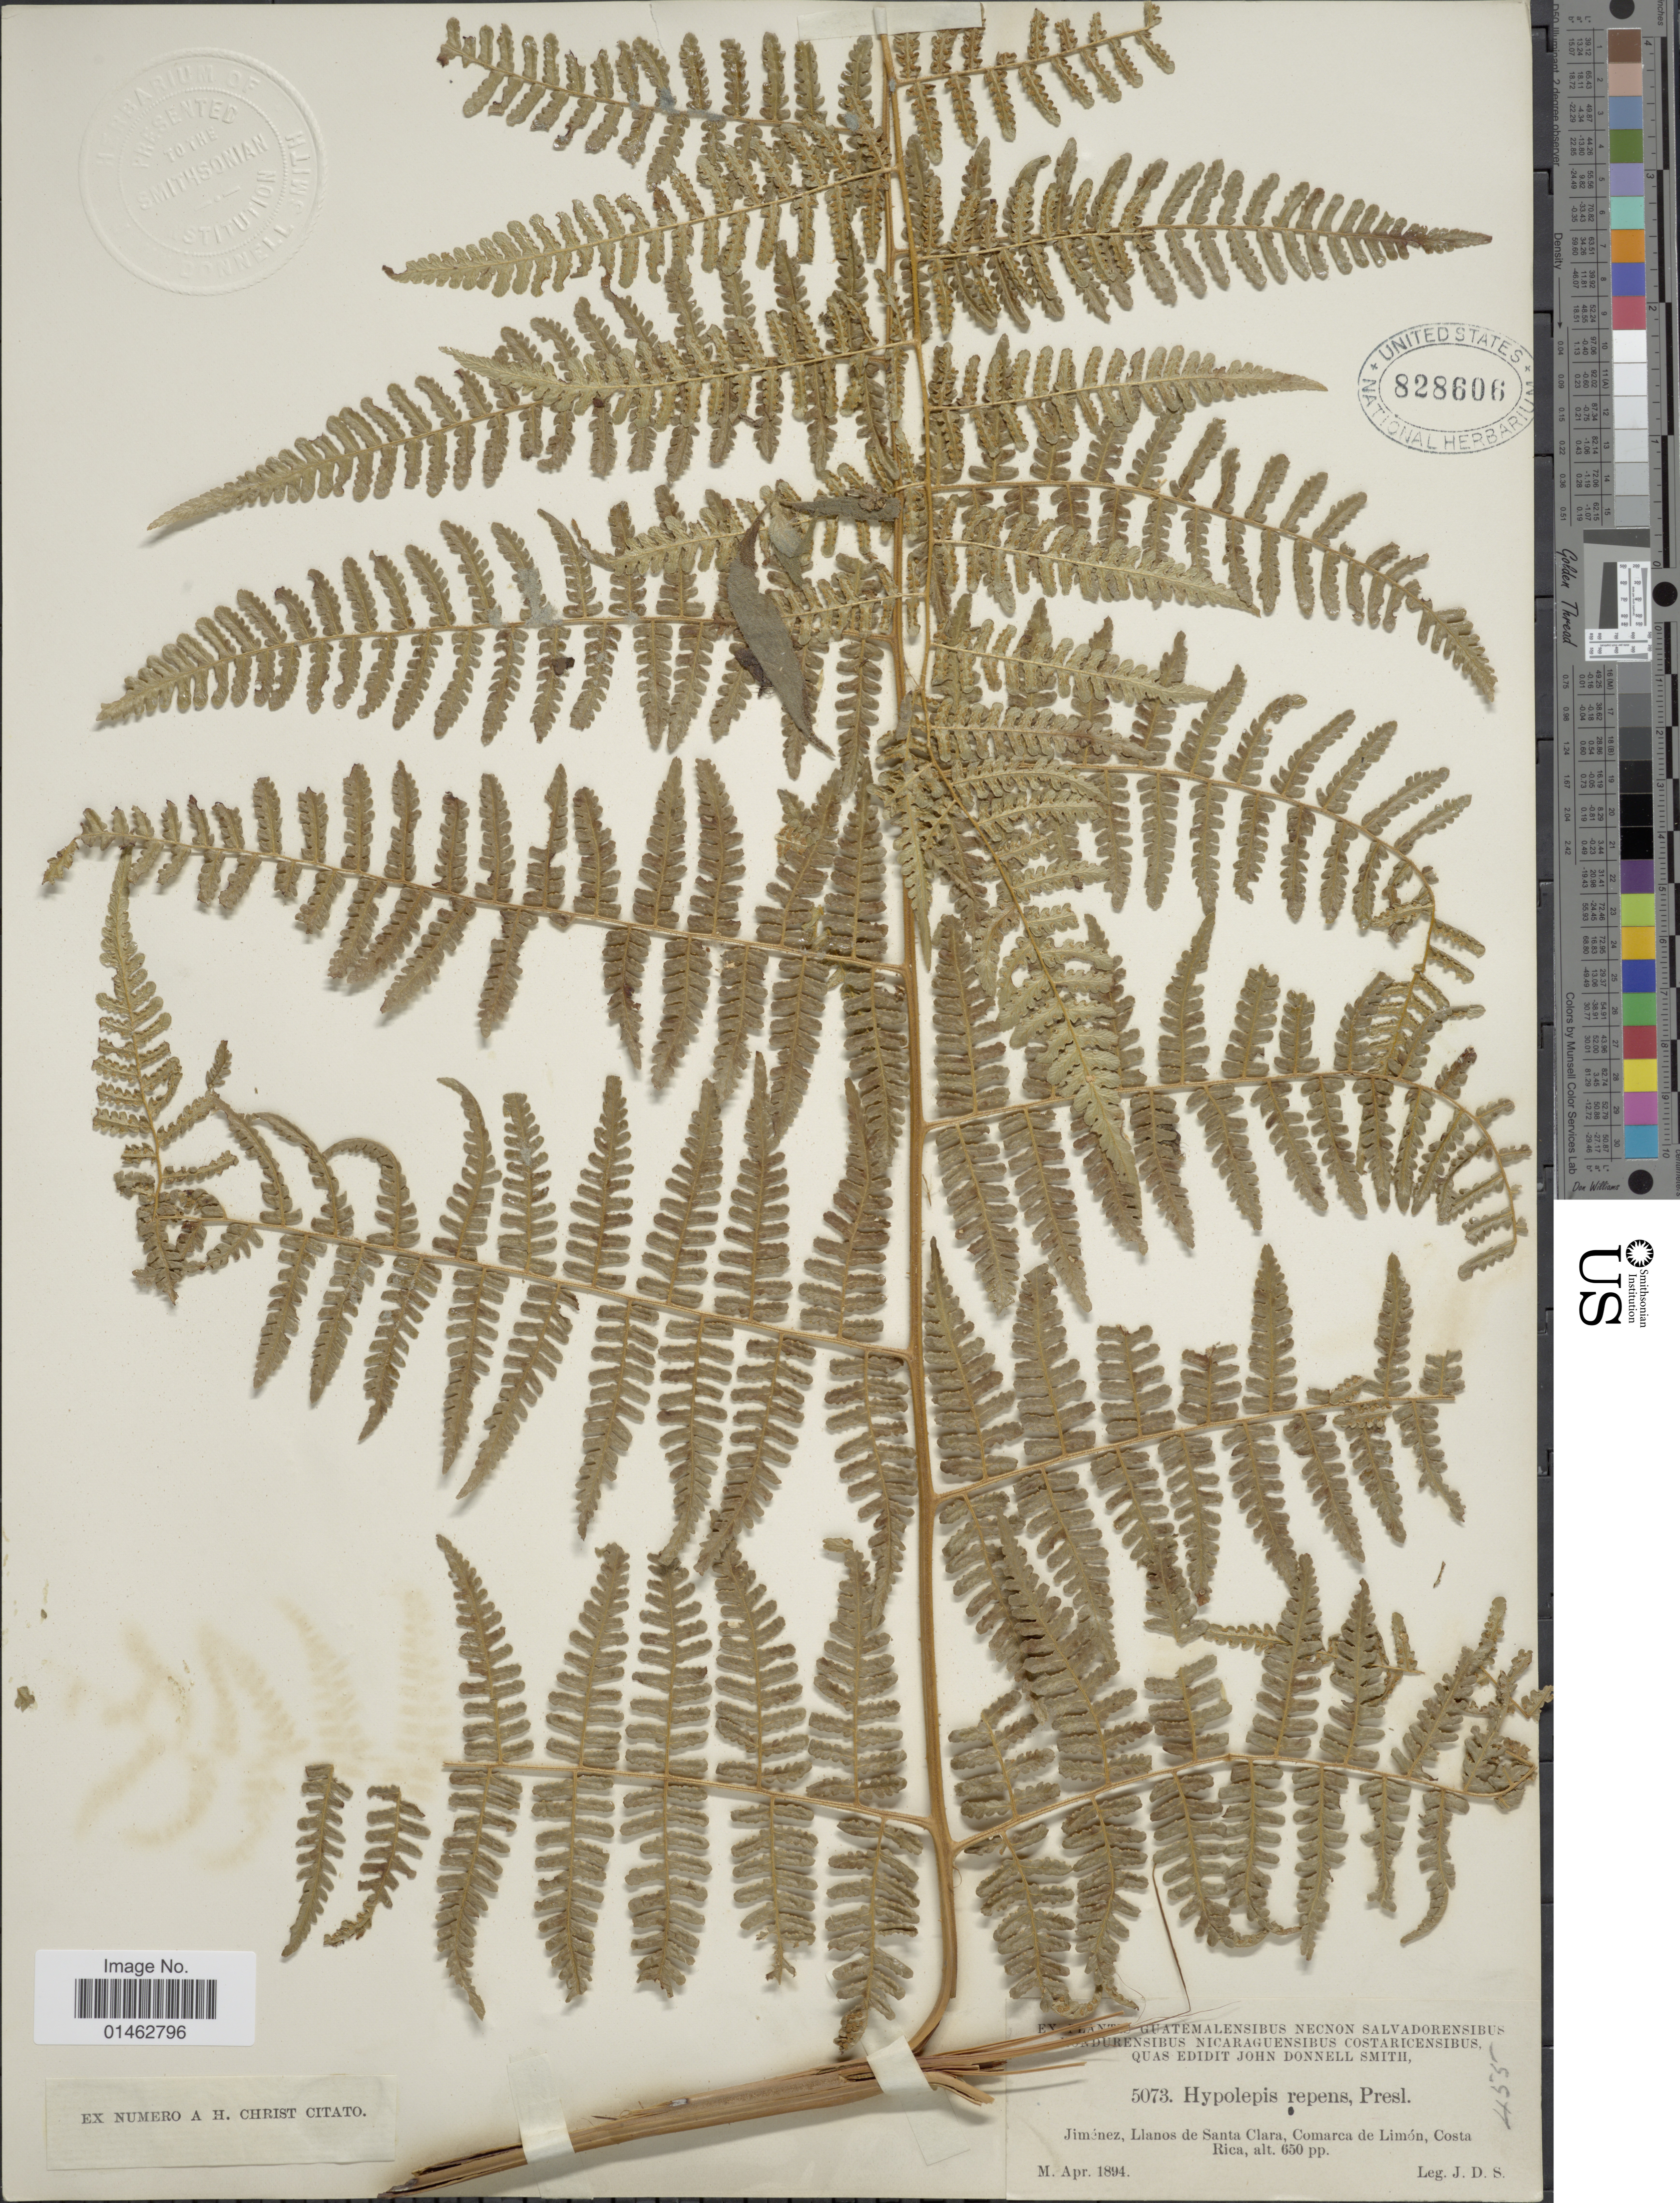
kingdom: Plantae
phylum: Tracheophyta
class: Polypodiopsida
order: Polypodiales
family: Dennstaedtiaceae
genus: Hypolepis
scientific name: Hypolepis repens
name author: (L.) C. Presl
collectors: J. Donnell Smith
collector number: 5073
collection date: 1894-04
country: Costa Rica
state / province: Limón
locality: Jiménez, Llanos de Santa Clara, Comarca de Limón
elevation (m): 198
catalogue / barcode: US 828606